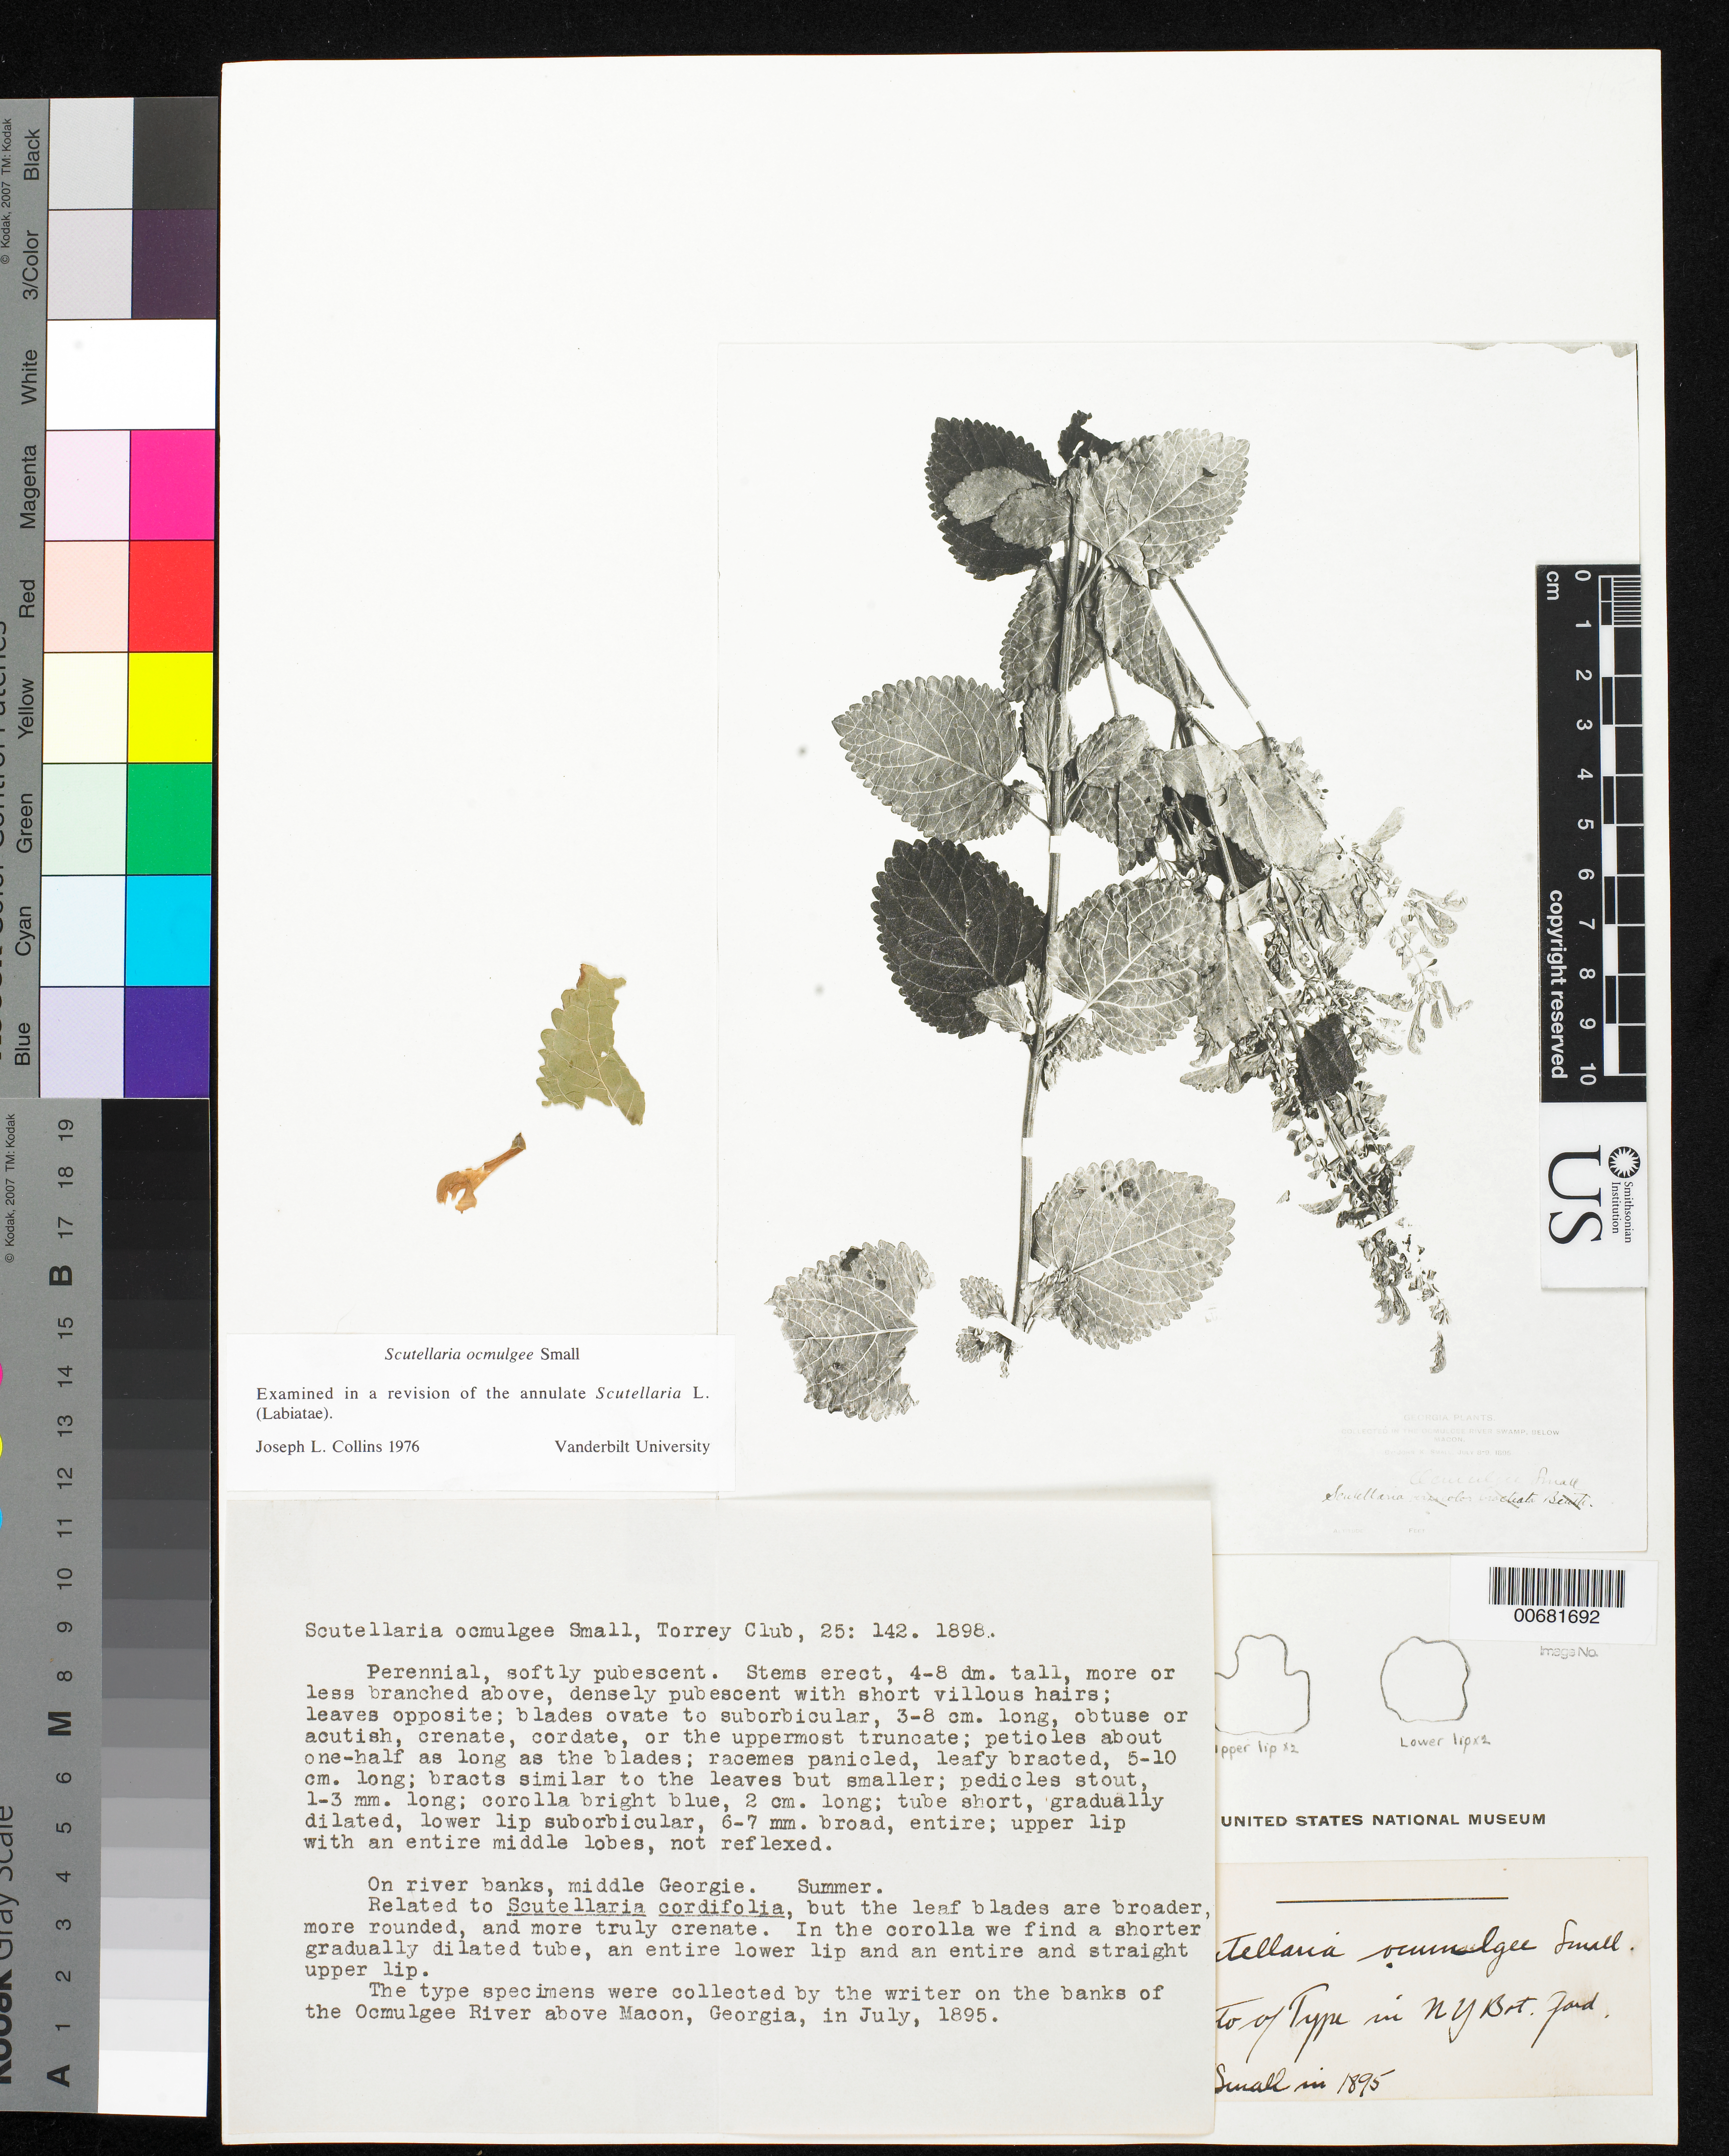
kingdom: Plantae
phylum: Tracheophyta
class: Magnoliopsida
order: Lamiales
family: Lamiaceae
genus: Scutellaria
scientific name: Scutellaria ocmulgee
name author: Small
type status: Possible Type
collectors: J. K. Small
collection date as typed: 08 Jul 1895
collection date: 1895-07-08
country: United States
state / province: Georgia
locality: Ocmulgee River above Macon.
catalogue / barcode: US 1302227